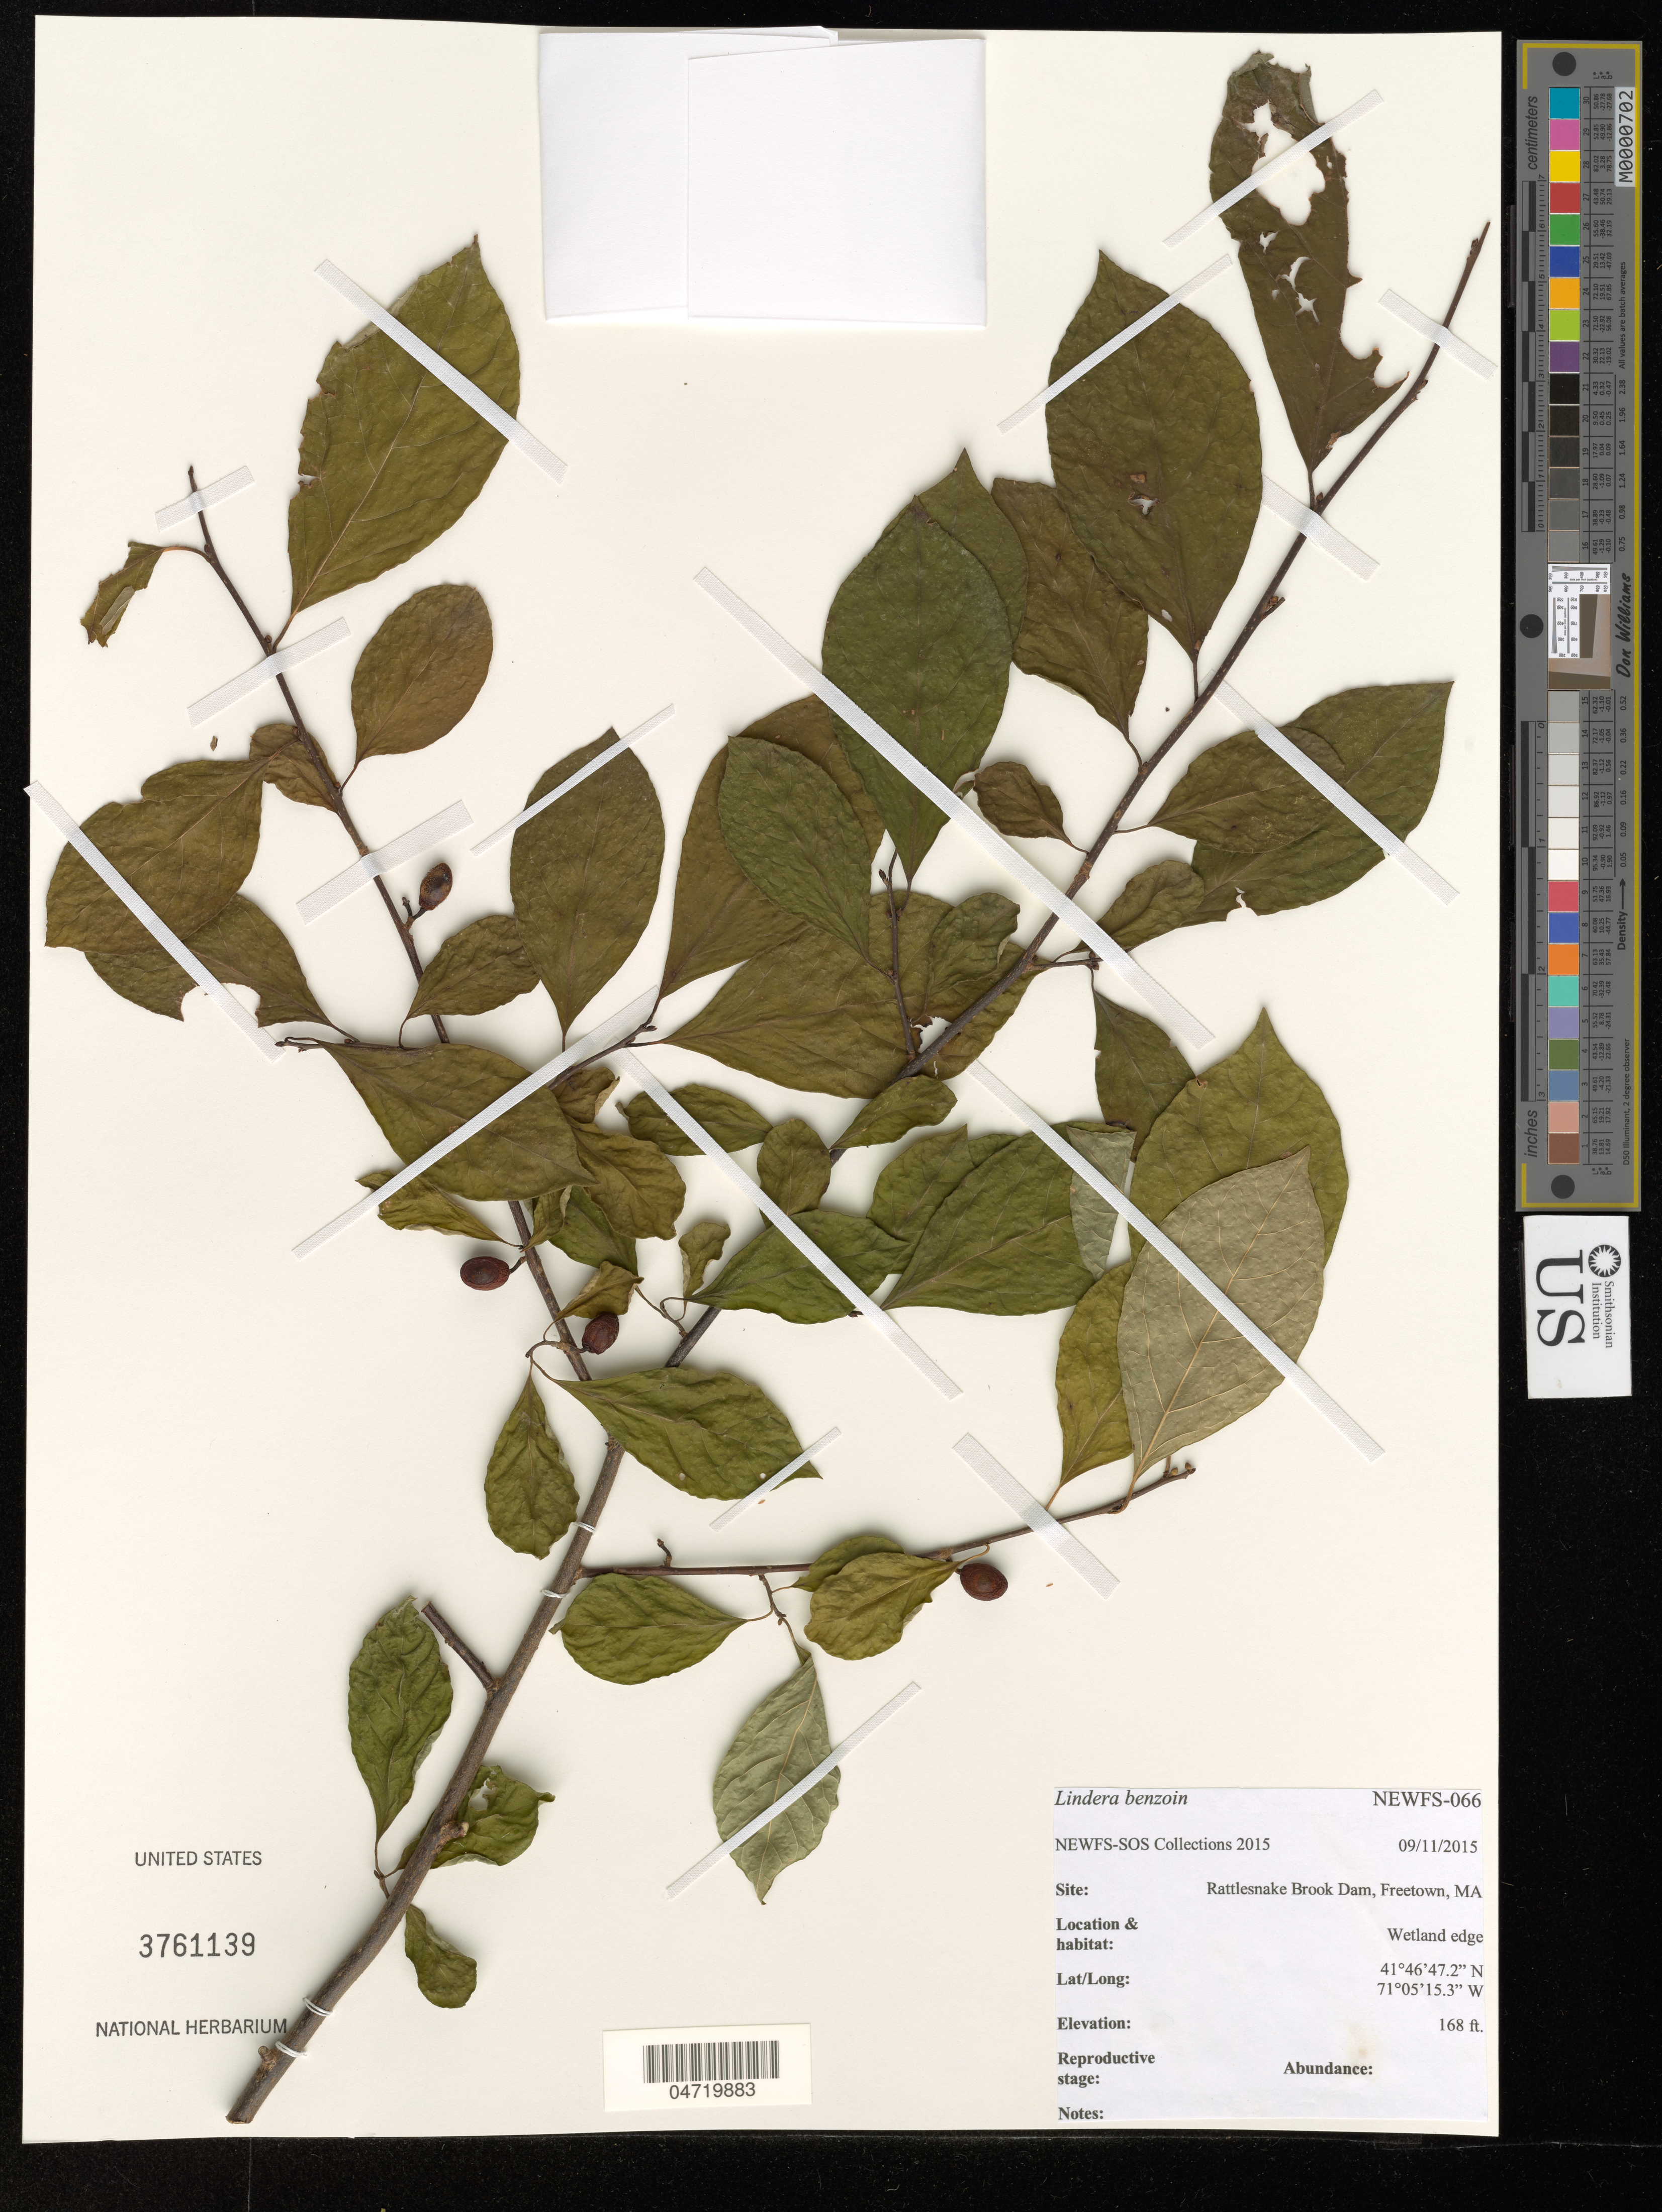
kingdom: Plantae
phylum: Tracheophyta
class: Magnoliopsida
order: Laurales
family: Lauraceae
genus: Lindera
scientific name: Lindera benzoin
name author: (L.) Blume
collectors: NEWFS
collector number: NEWFS-066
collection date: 2015-09-11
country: United States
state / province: Massachusetts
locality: Site: Rattlesnake Brook Dam, Freetown, MA. Wetland edge.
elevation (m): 51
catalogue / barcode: US 3761139